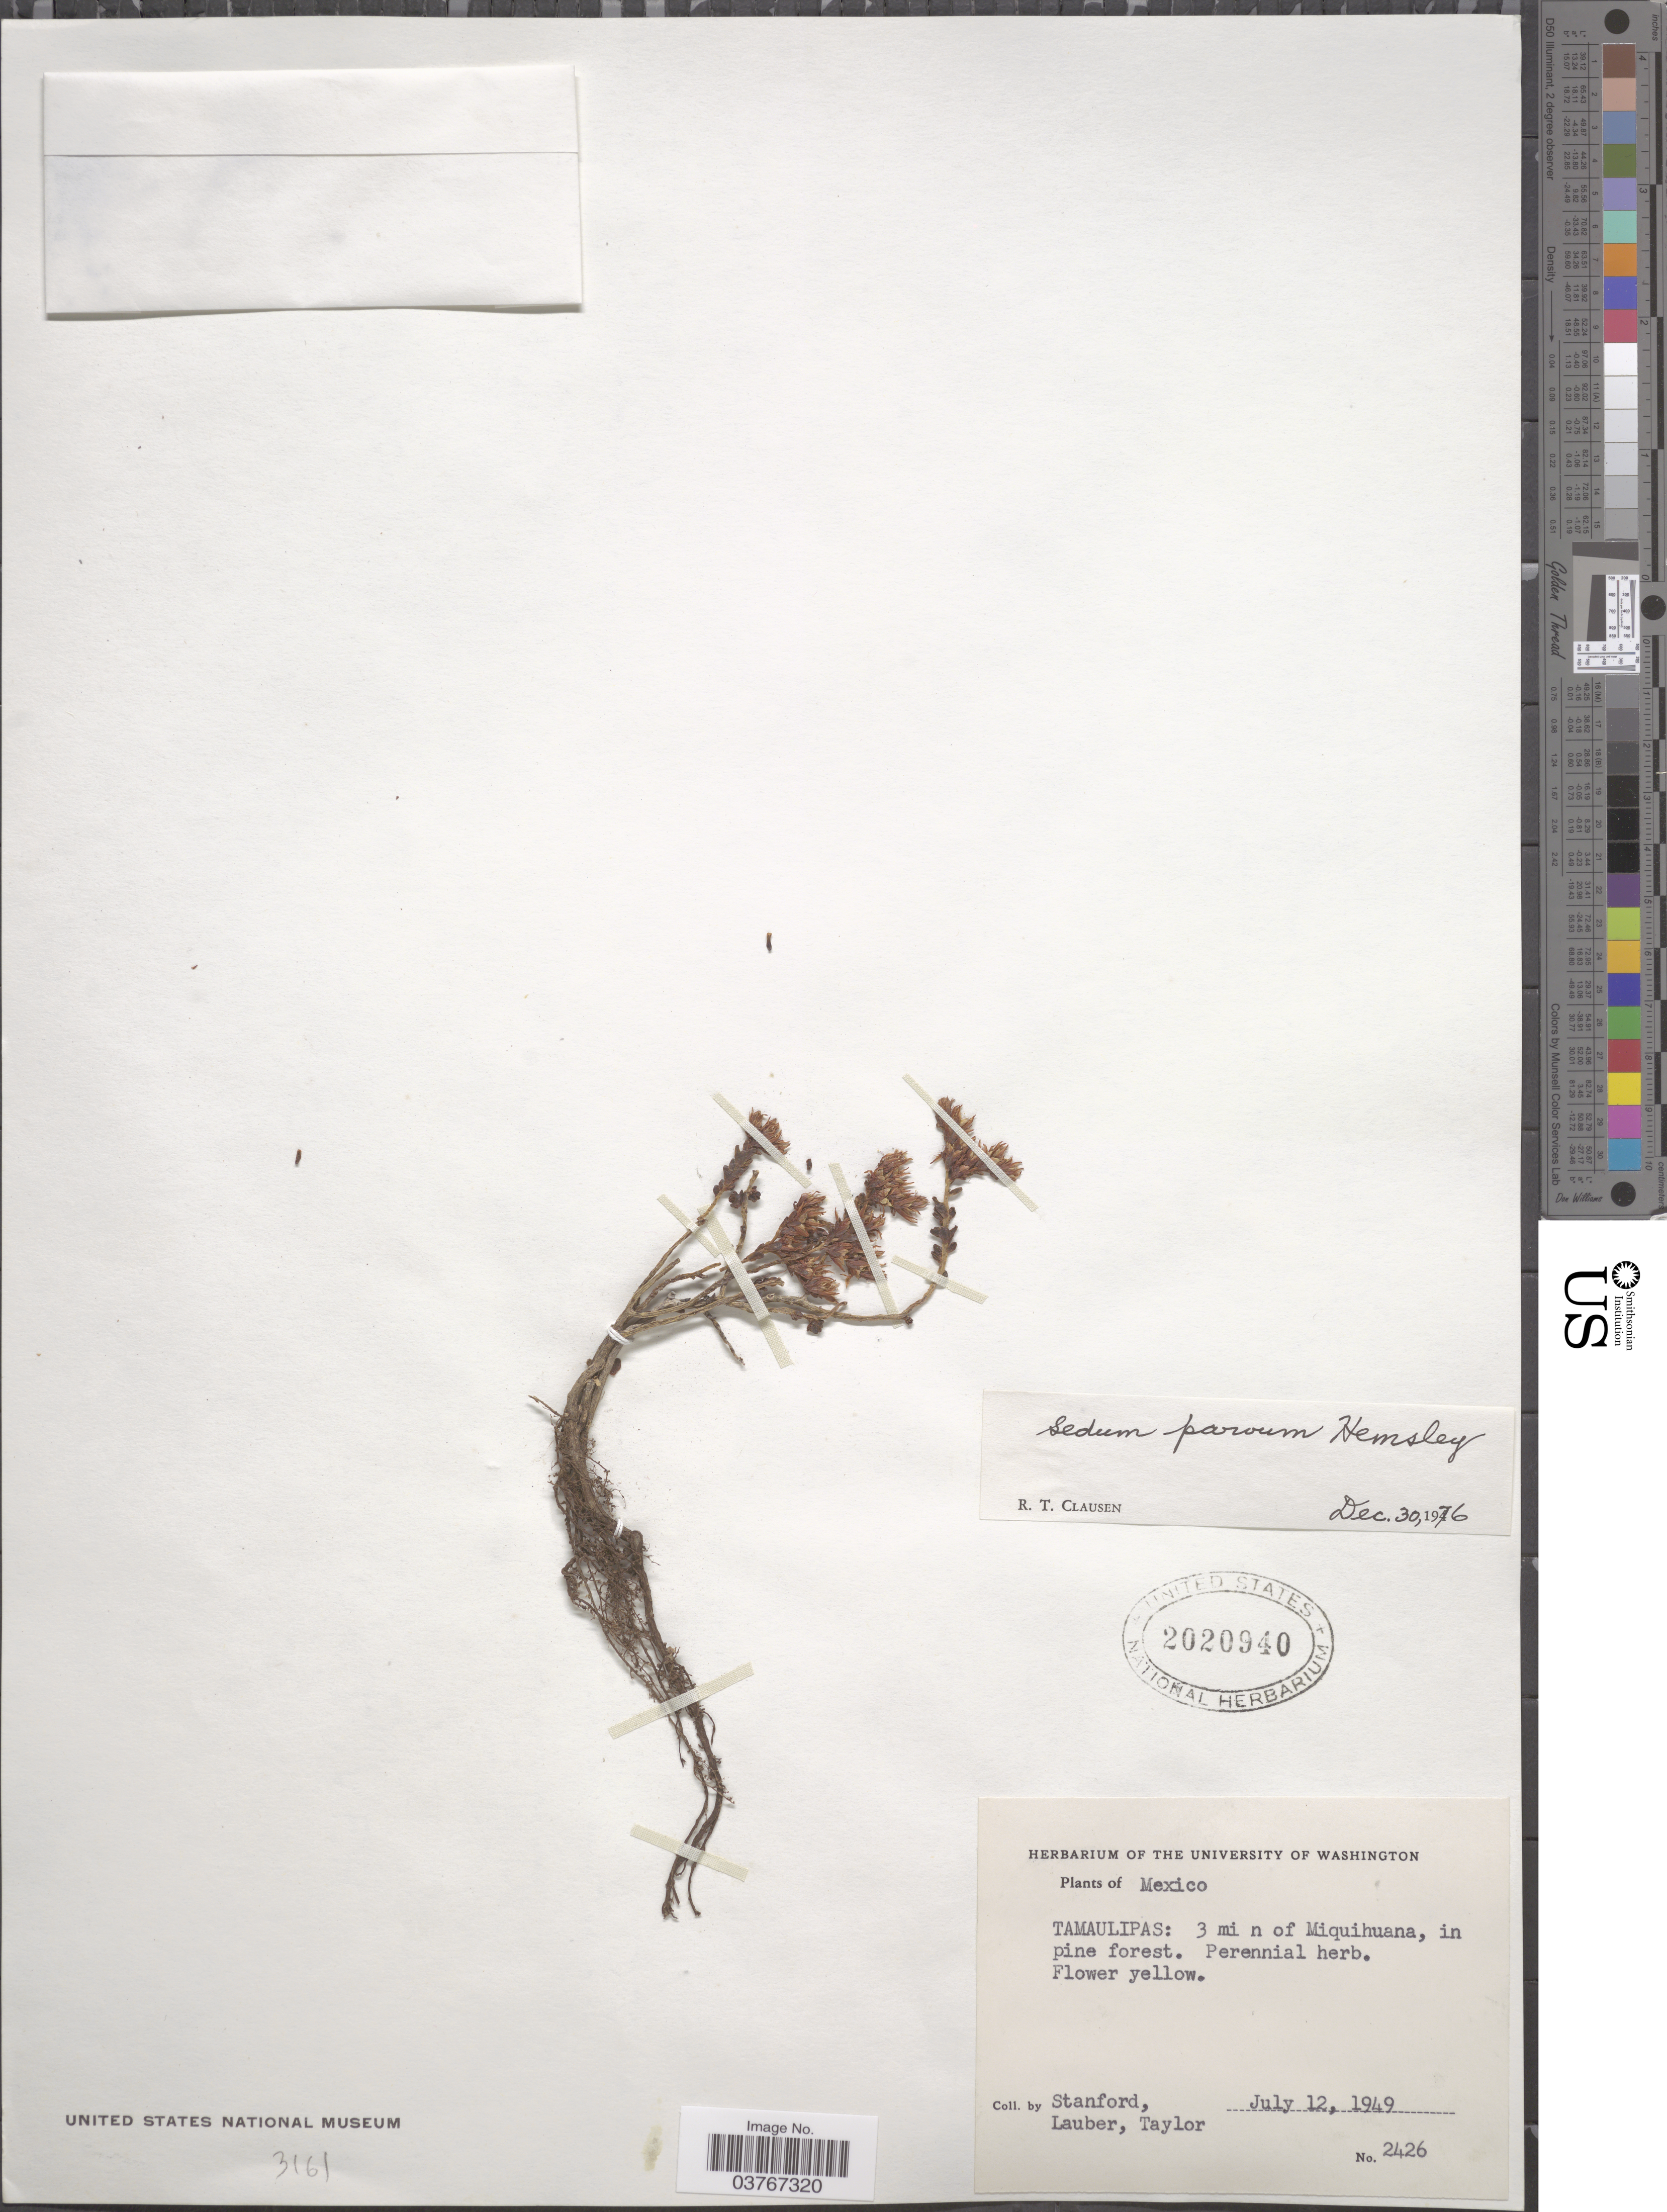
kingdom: Plantae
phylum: Tracheophyta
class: Magnoliopsida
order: Saxifragales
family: Crassulaceae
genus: Sedum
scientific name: Sedum parvum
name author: Hemsl.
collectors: -. Stanford, Lauber, -- & -- Taylor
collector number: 2426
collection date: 1949-07-12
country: Mexico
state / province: Tamaulipas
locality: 3 mi n of Miquihuana.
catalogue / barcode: US 2020940